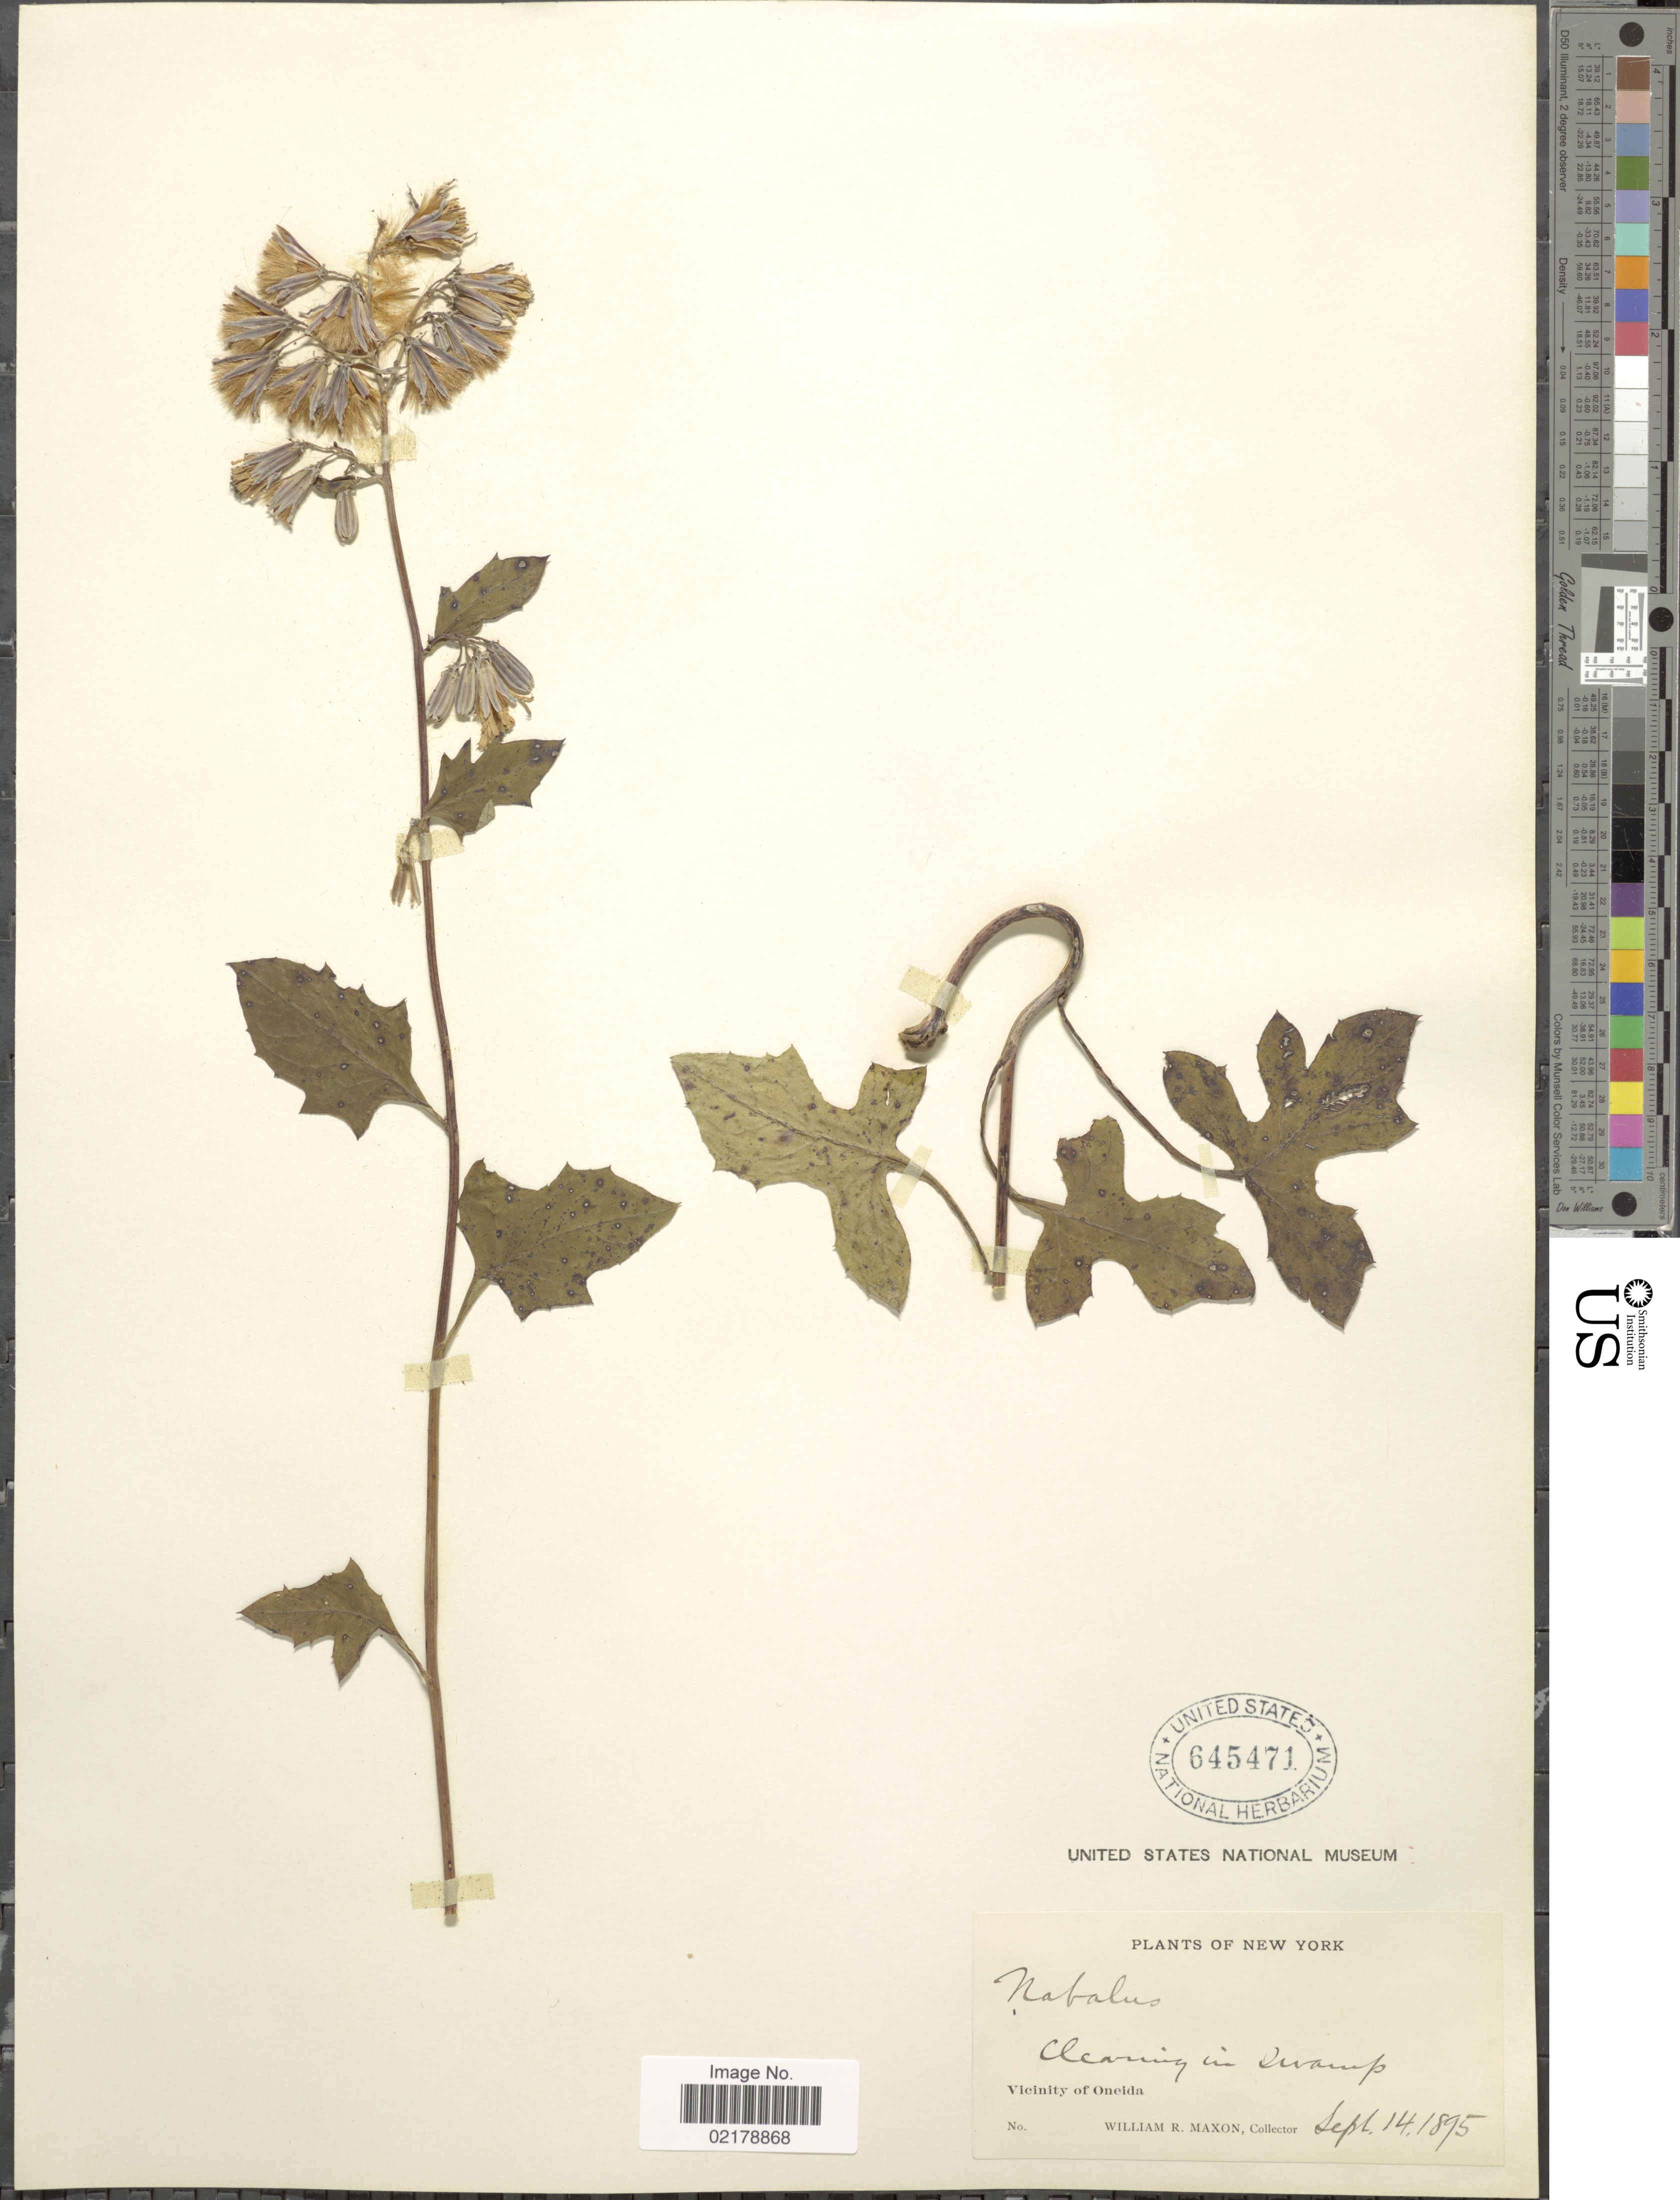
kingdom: Plantae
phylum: Tracheophyta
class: Magnoliopsida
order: Asterales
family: Asteraceae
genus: Nabalus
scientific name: Nabalus albus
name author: (L.) Hook.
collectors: W. R. Maxon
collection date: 1895-09-14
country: United States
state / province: New York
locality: Clearing in swamp, Vicinity of Oneida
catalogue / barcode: US 645471